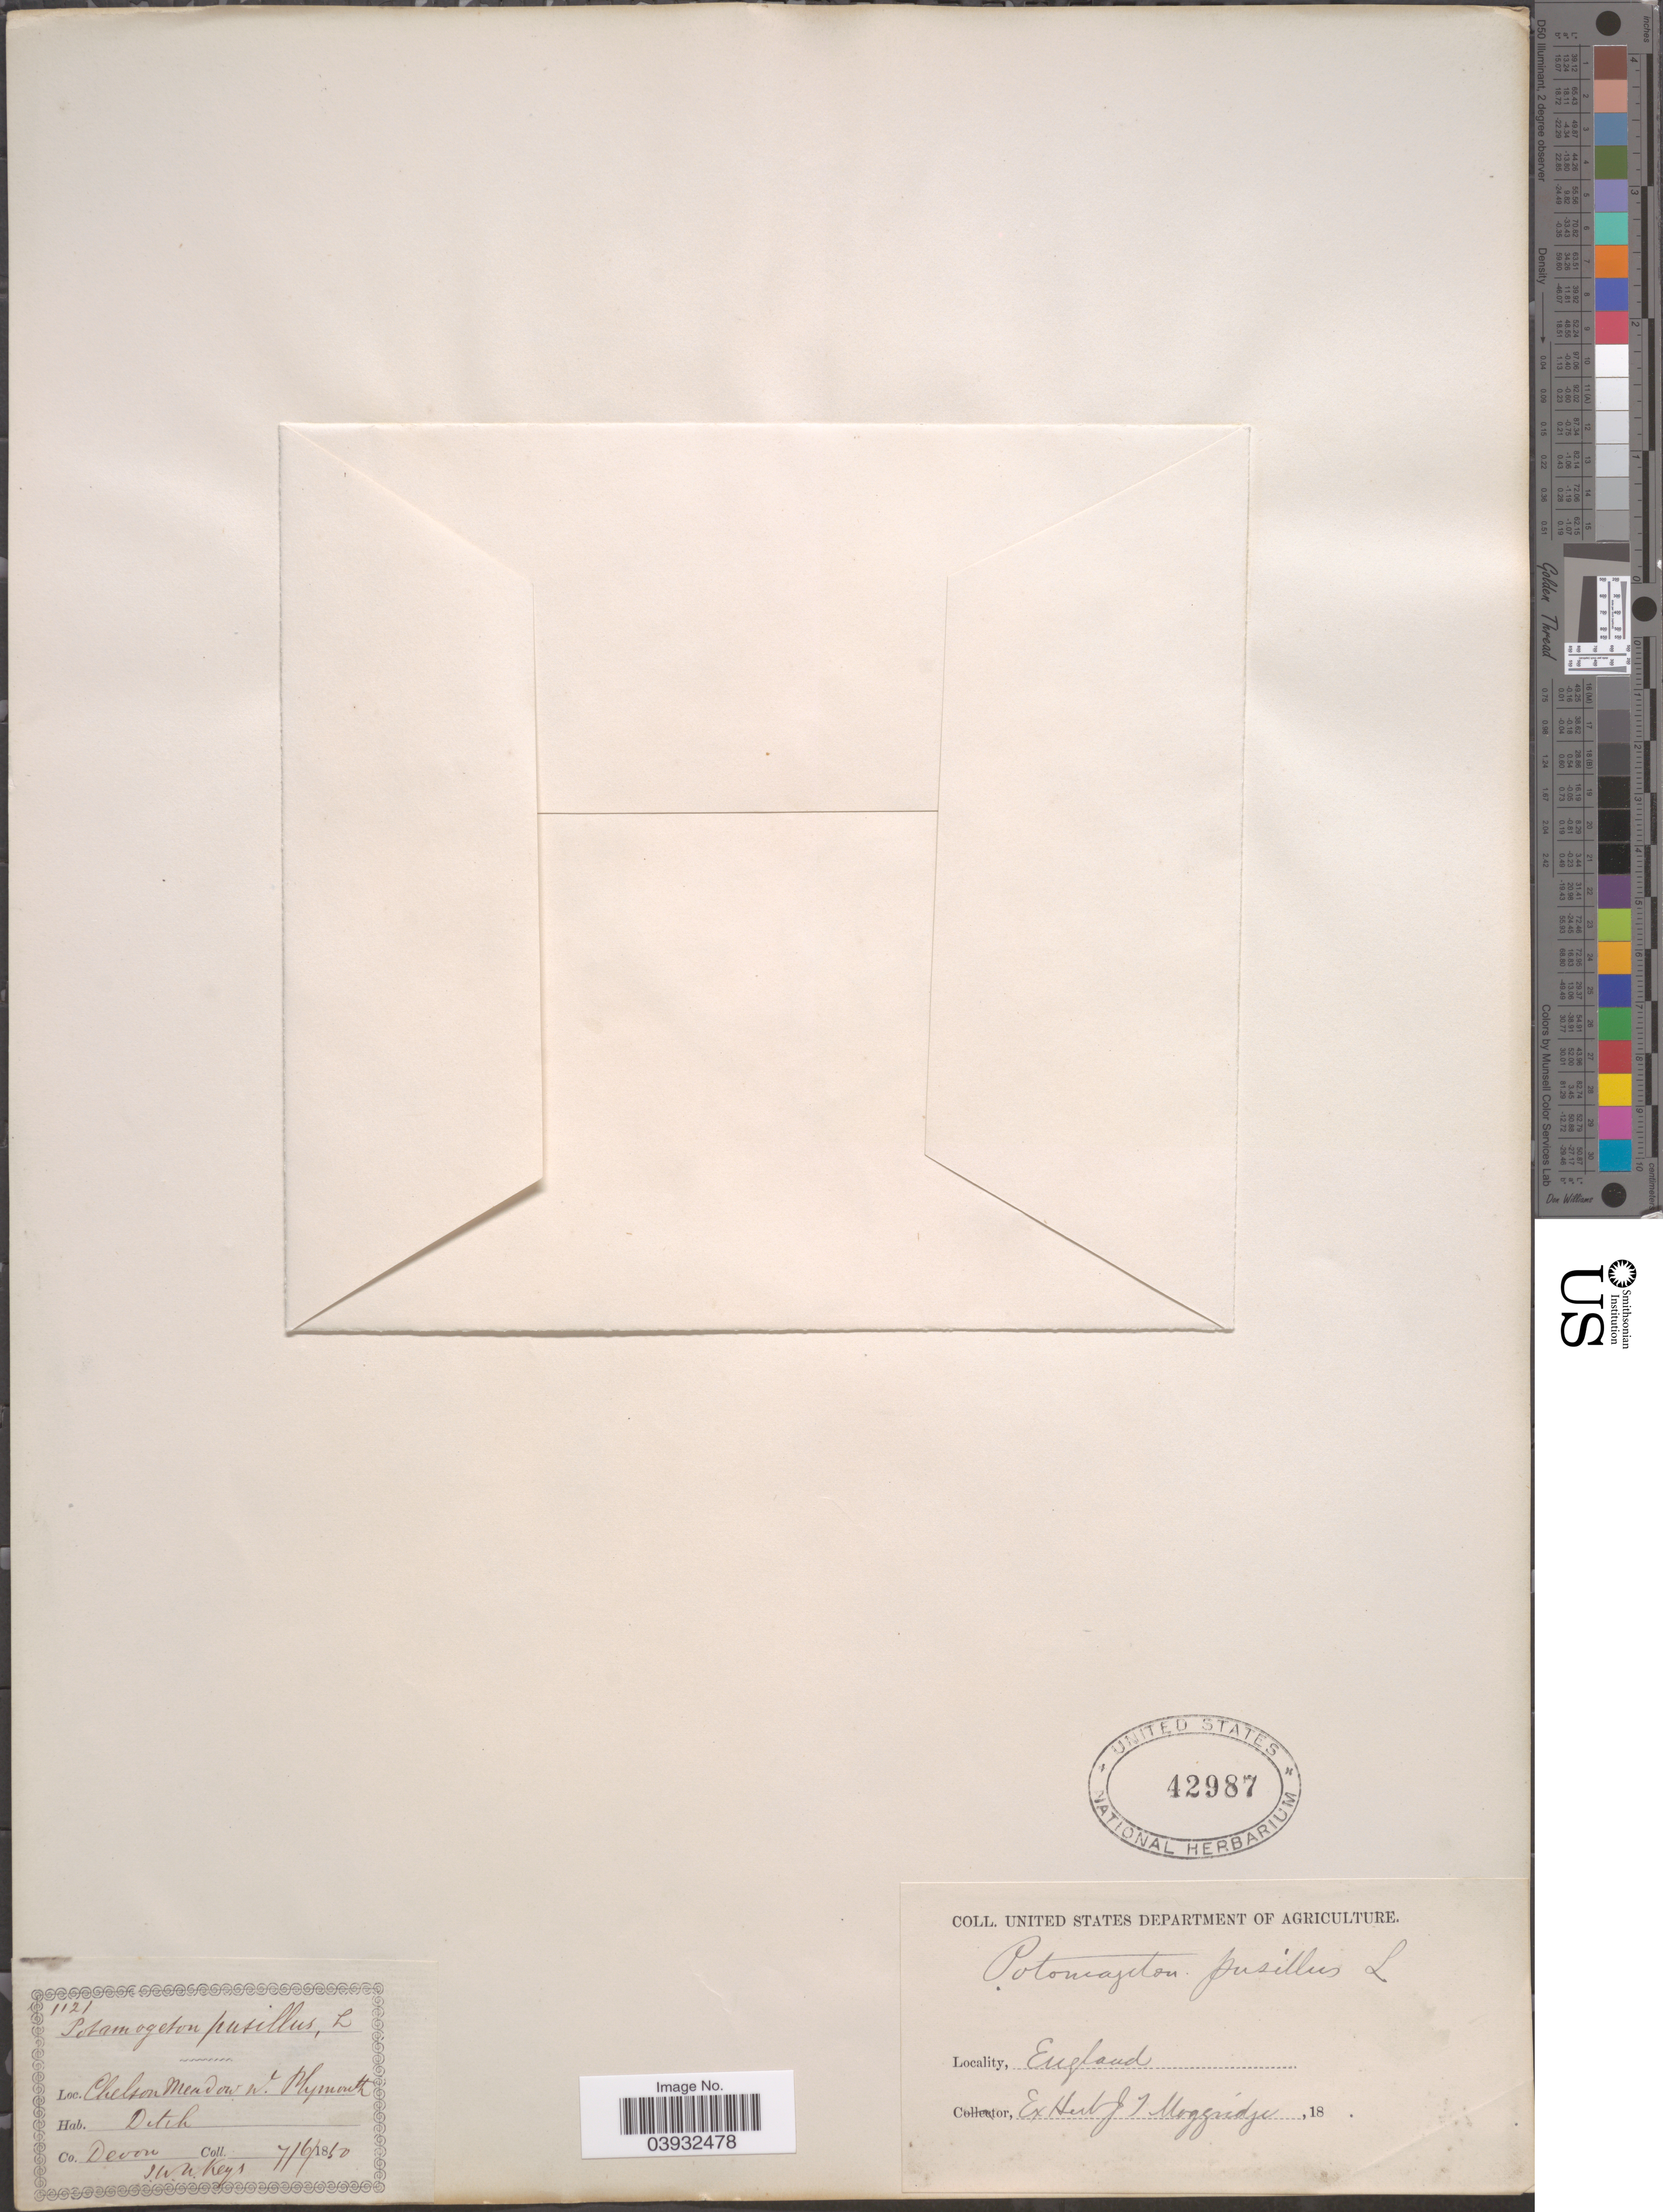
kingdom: Plantae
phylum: Tracheophyta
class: Liliopsida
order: Alismatales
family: Potamogetonaceae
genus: Potamogeton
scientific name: Potamogeton pusillus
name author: L.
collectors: I. Keys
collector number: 1121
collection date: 1850-06-07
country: United Kingdom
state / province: England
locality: Chelson Meadow W. Plymouth. Co. Devon.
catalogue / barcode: US 42987